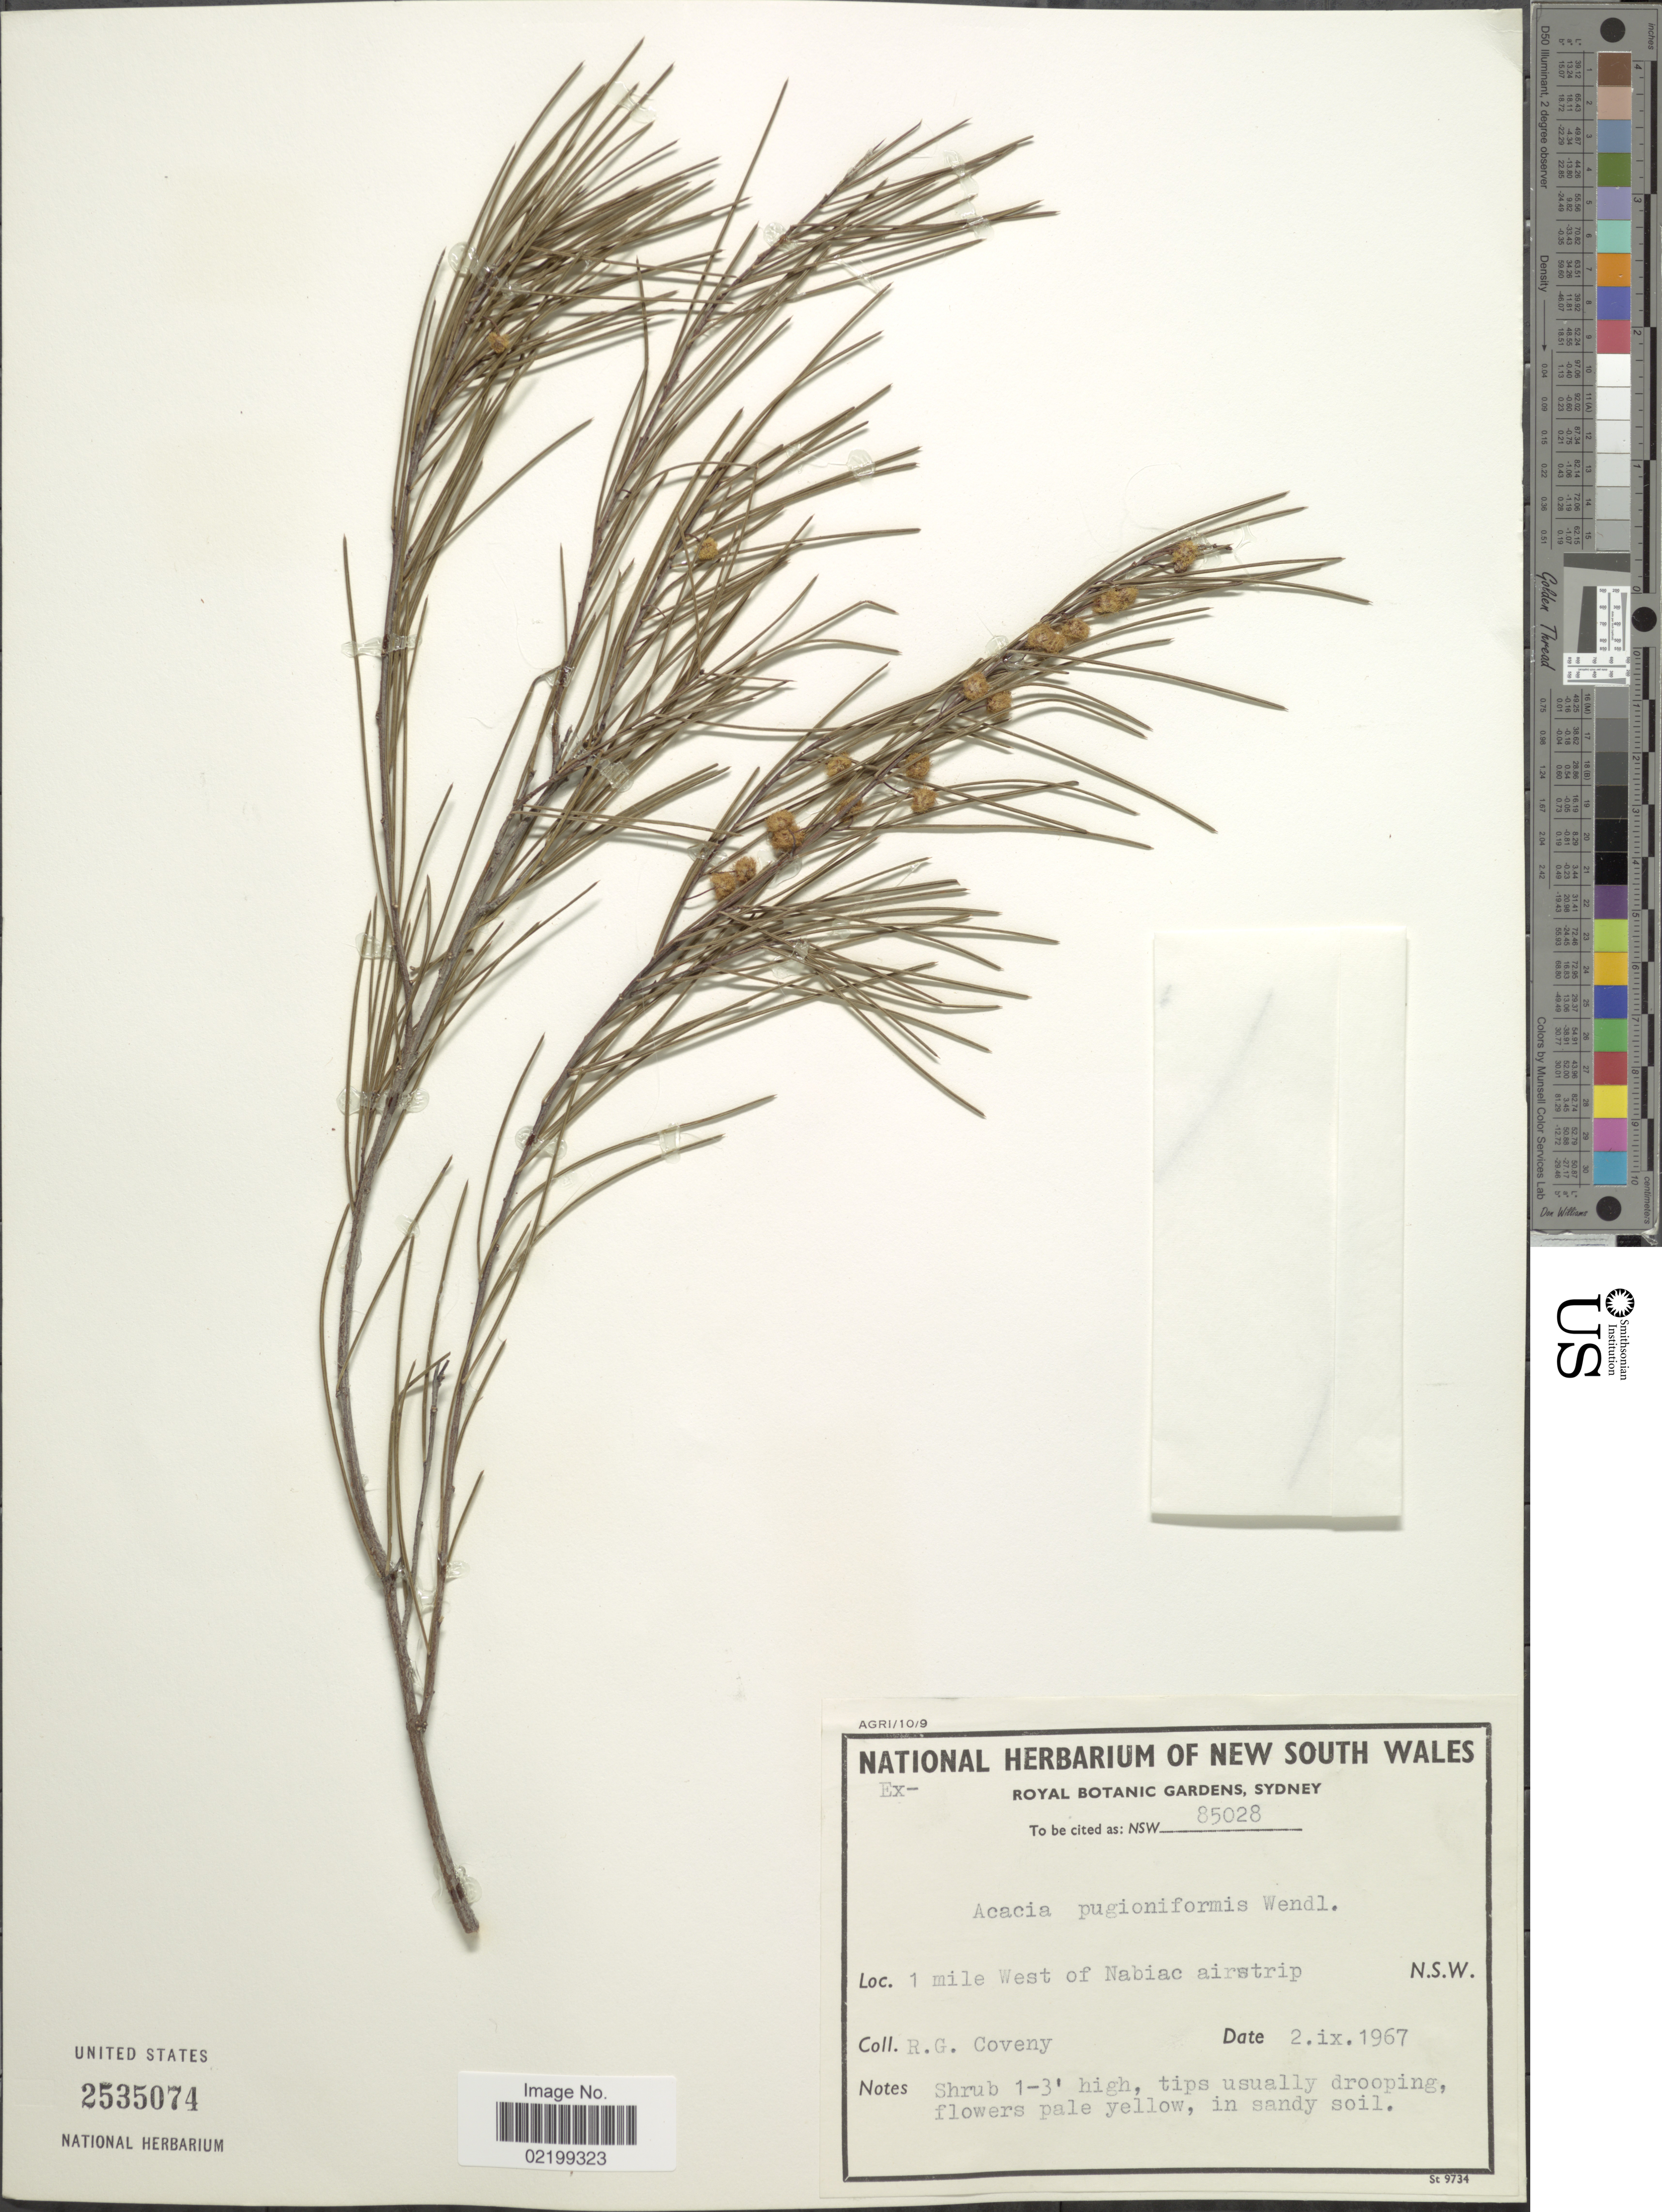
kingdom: Plantae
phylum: Tracheophyta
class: Magnoliopsida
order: Fabales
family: Fabaceae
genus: Acacia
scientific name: Acacia quadrilateralis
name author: DC.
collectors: R. Coveny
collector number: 85028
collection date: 1967-09-02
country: Australia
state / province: New South Wales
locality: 1 mile West of Nabiac airstrip, in sandy soil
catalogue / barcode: US 2535074